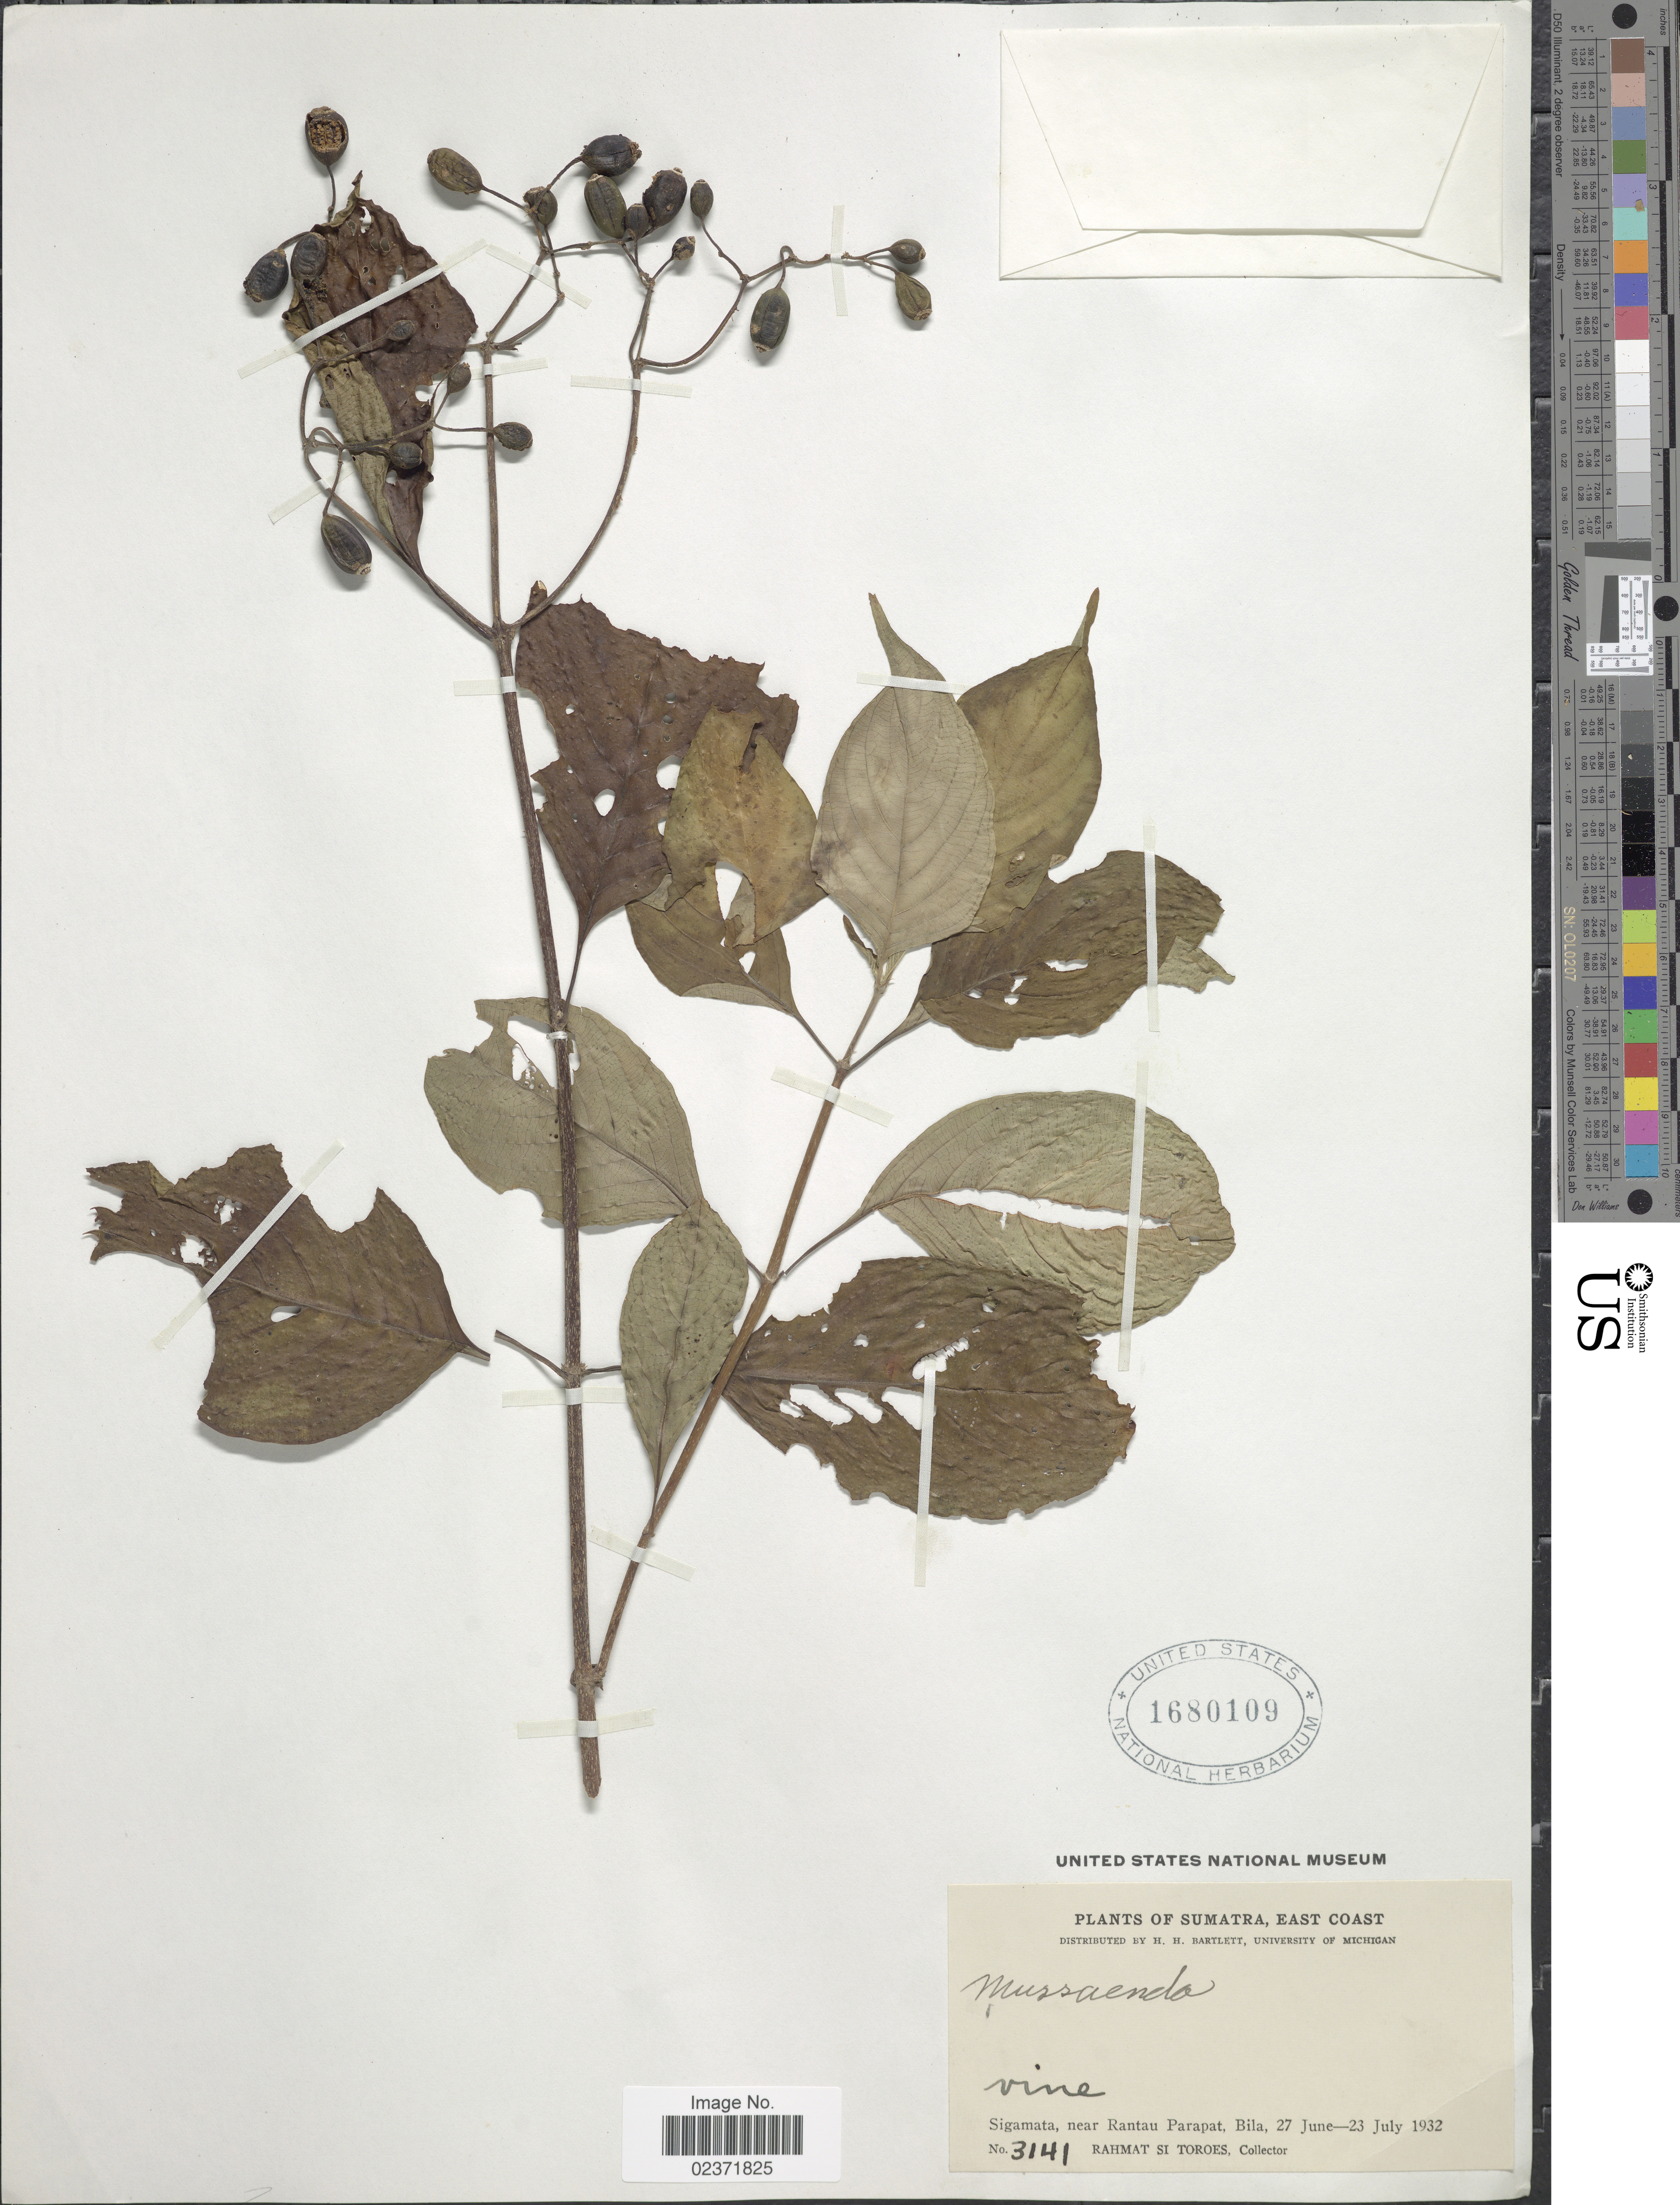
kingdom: Plantae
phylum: Tracheophyta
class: Magnoliopsida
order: Gentianales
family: Rubiaceae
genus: Mussaenda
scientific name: Mussaenda sp.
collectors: Rahmat Si Boeea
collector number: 3141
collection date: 1932-06-27/1932-07-23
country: Indonesia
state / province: Sumatra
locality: East Coast, Sigamata, near Rantau Parapat, Bila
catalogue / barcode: US 1680109